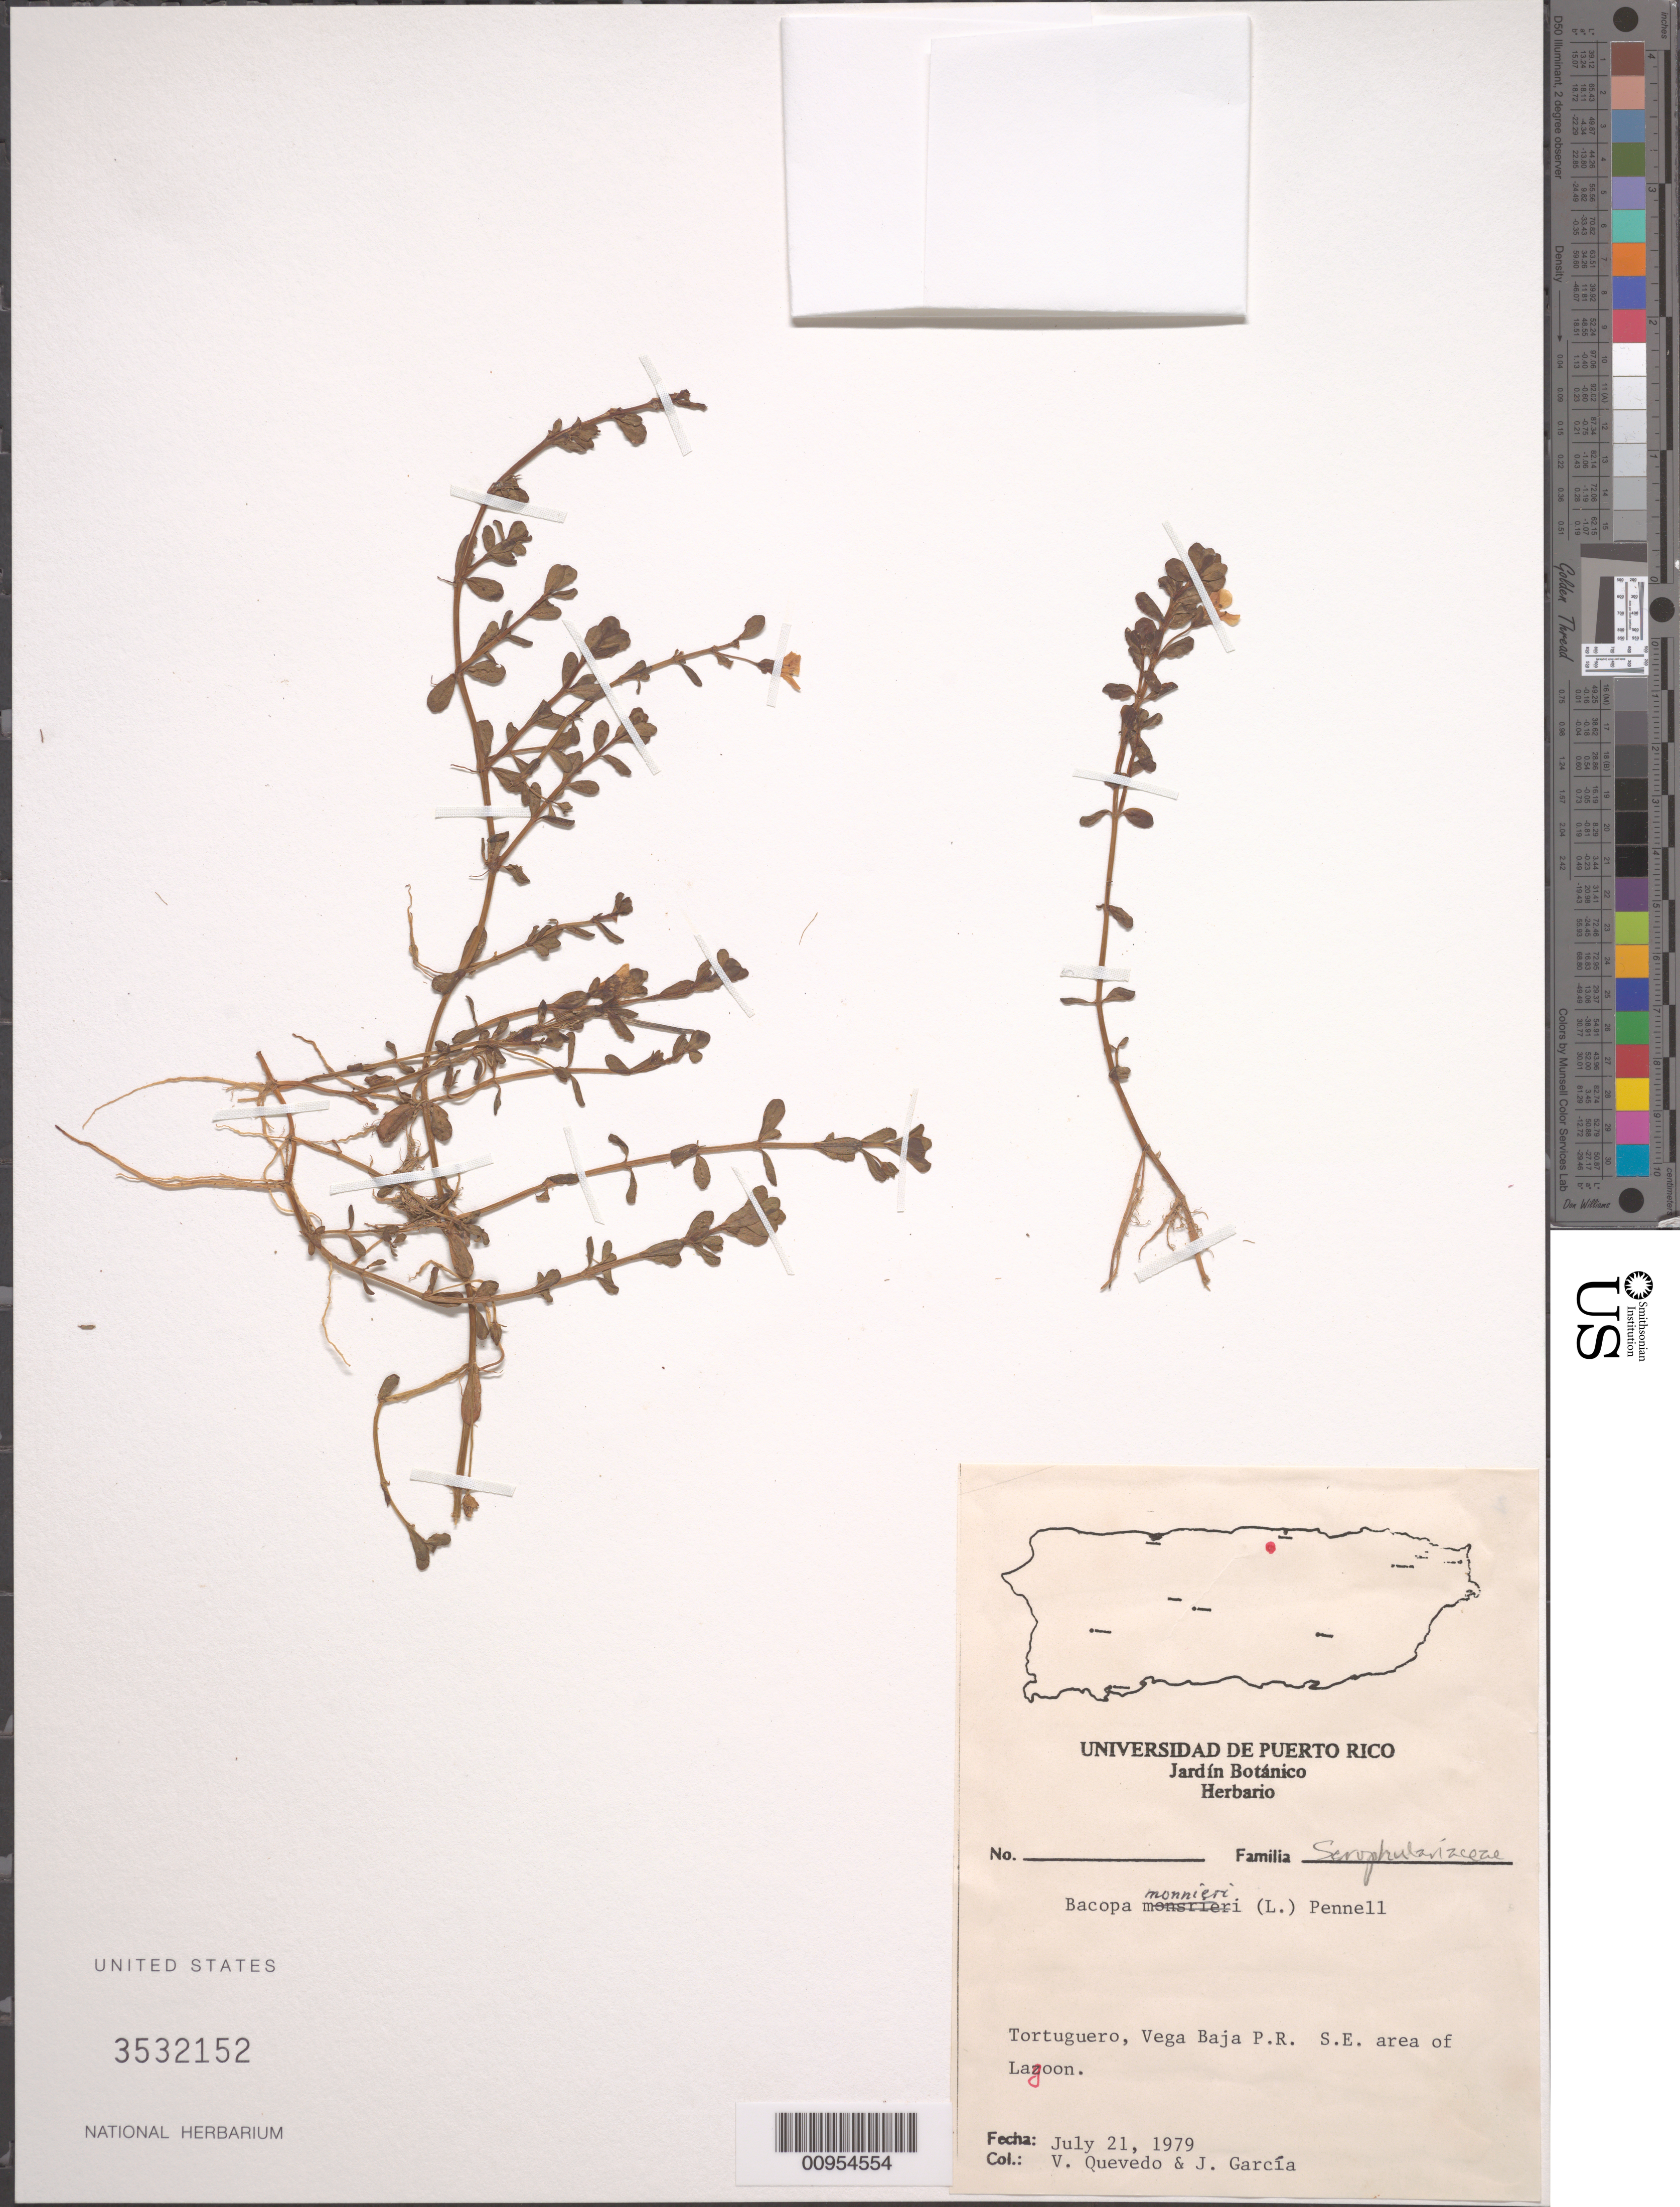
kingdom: Plantae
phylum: Tracheophyta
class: Magnoliopsida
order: Lamiales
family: Plantaginaceae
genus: Bacopa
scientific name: Bacopa monnieri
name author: (L.) Wettst.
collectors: V. Quevedo & J. García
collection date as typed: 21 Jul 1979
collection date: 1979-07-21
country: Puerto Rico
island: Vega Baja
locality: Tortuguero, SE area of Lagoon.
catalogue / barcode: US 3532152